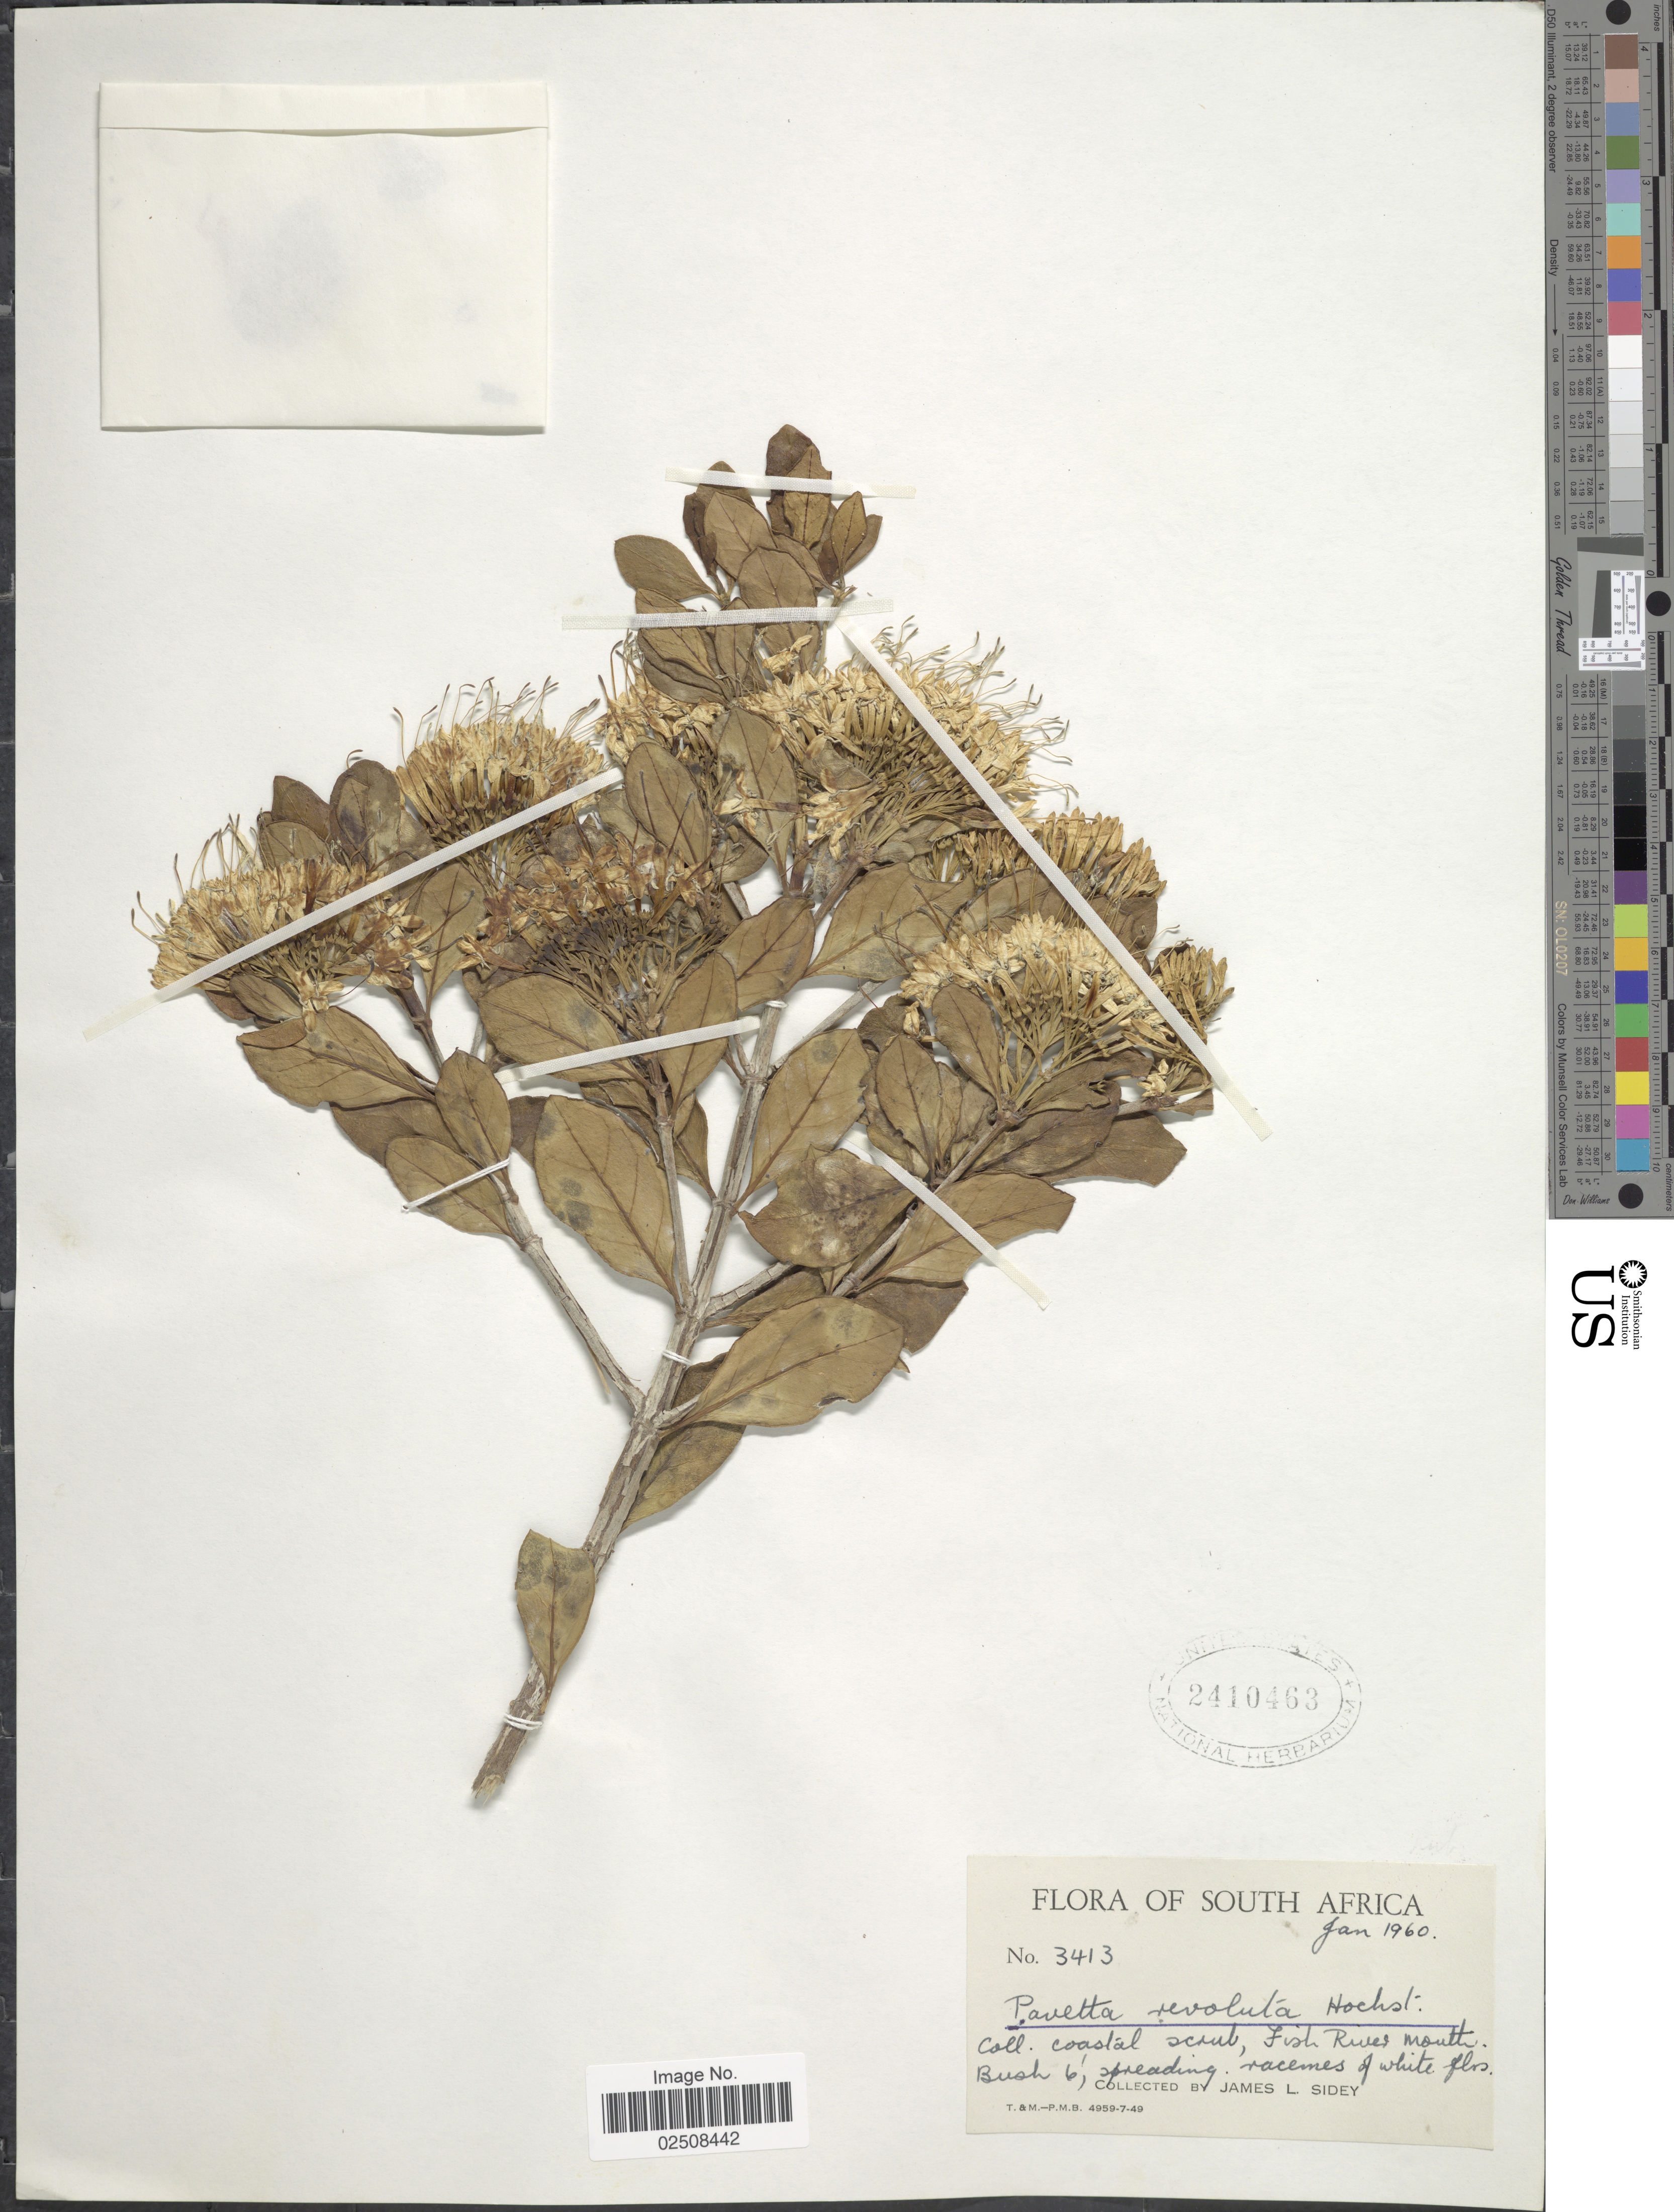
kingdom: Plantae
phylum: Tracheophyta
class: Magnoliopsida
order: Gentianales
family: Rubiaceae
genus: Pavetta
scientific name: Pavetta revoluta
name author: Hochst.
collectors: J. L. Sidey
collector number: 3413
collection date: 1960-01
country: South Africa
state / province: Eastern Cape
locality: Coastal scrub, Fish River Mouth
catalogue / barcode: US 2410463